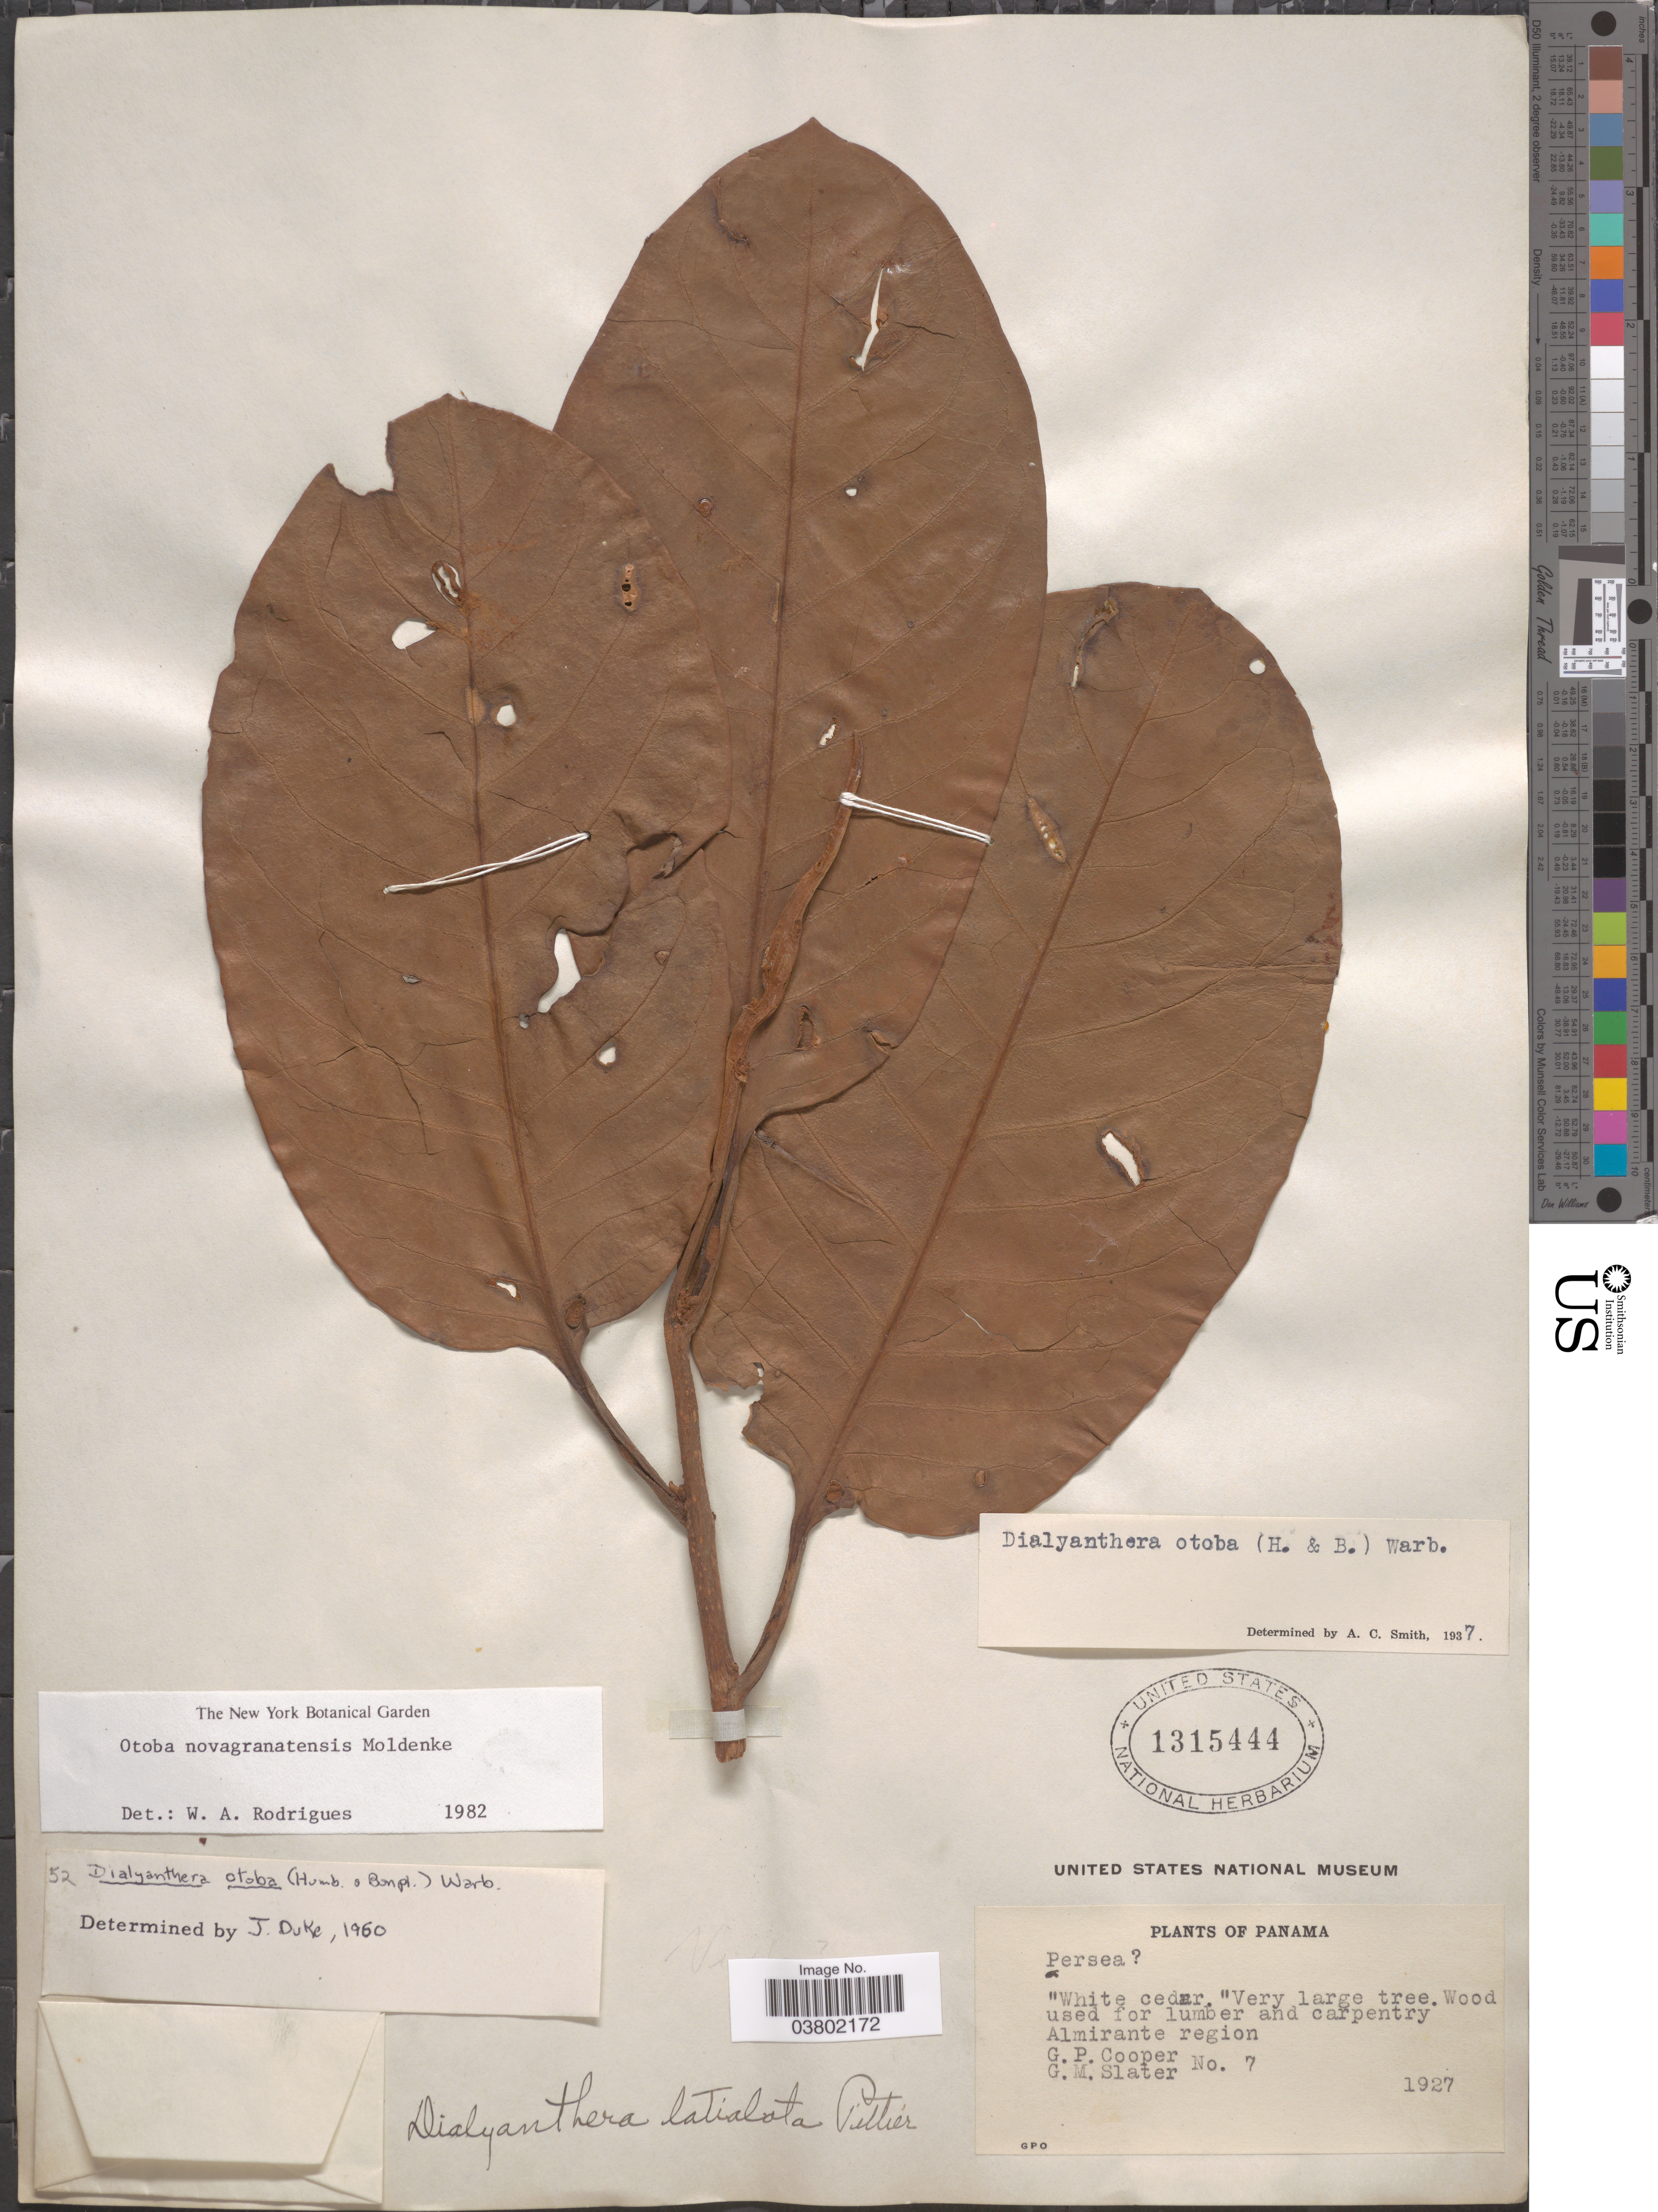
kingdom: Plantae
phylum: Tracheophyta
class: Magnoliopsida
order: Magnoliales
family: Myristicaceae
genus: Otoba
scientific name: Otoba novogranatensis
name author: Moldenke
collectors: G. Cooper & G. Slater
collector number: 7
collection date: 1927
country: Panama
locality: Almirante region.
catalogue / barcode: US 1315444